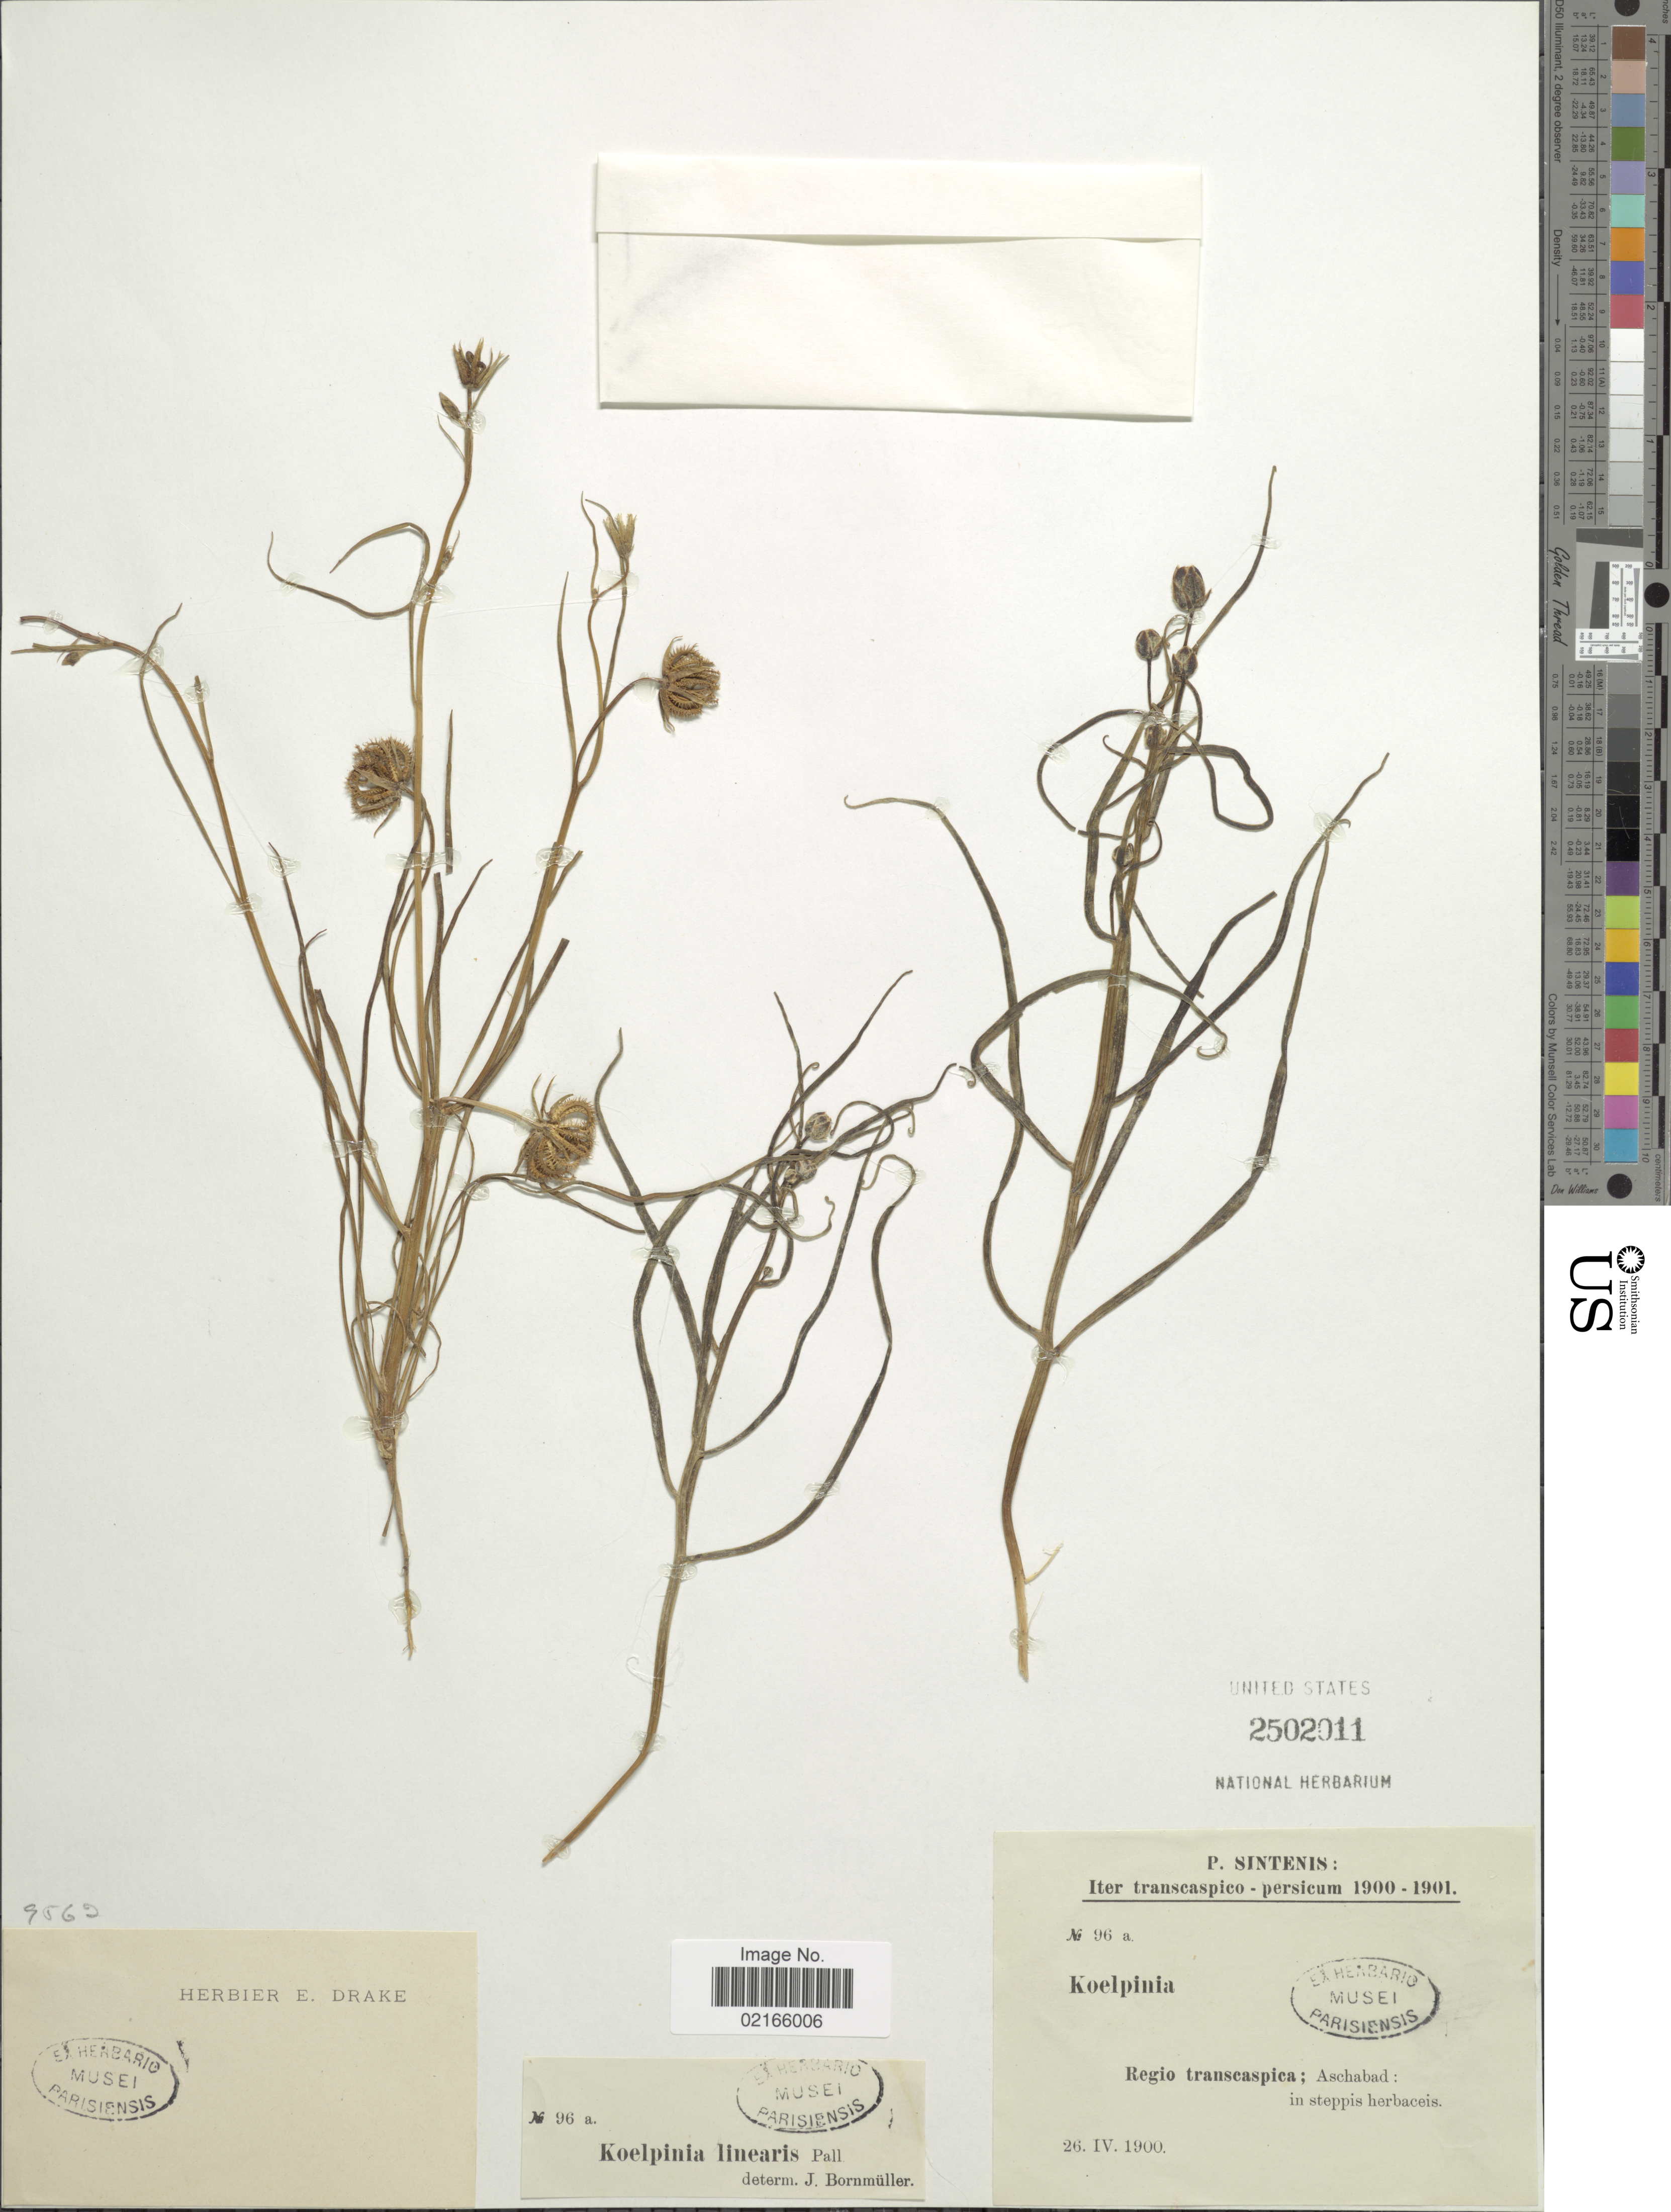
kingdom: Plantae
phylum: Tracheophyta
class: Magnoliopsida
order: Asterales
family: Asteraceae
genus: Koelpinia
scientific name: Koelpinia linearis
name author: Pall.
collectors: P. Sintenis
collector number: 96a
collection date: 1900-04-26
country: Turkmenistan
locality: Transcaspico- persicum, Regio: trasnscaspica; Aschabad: in steppis herbaceis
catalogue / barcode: US 2502011